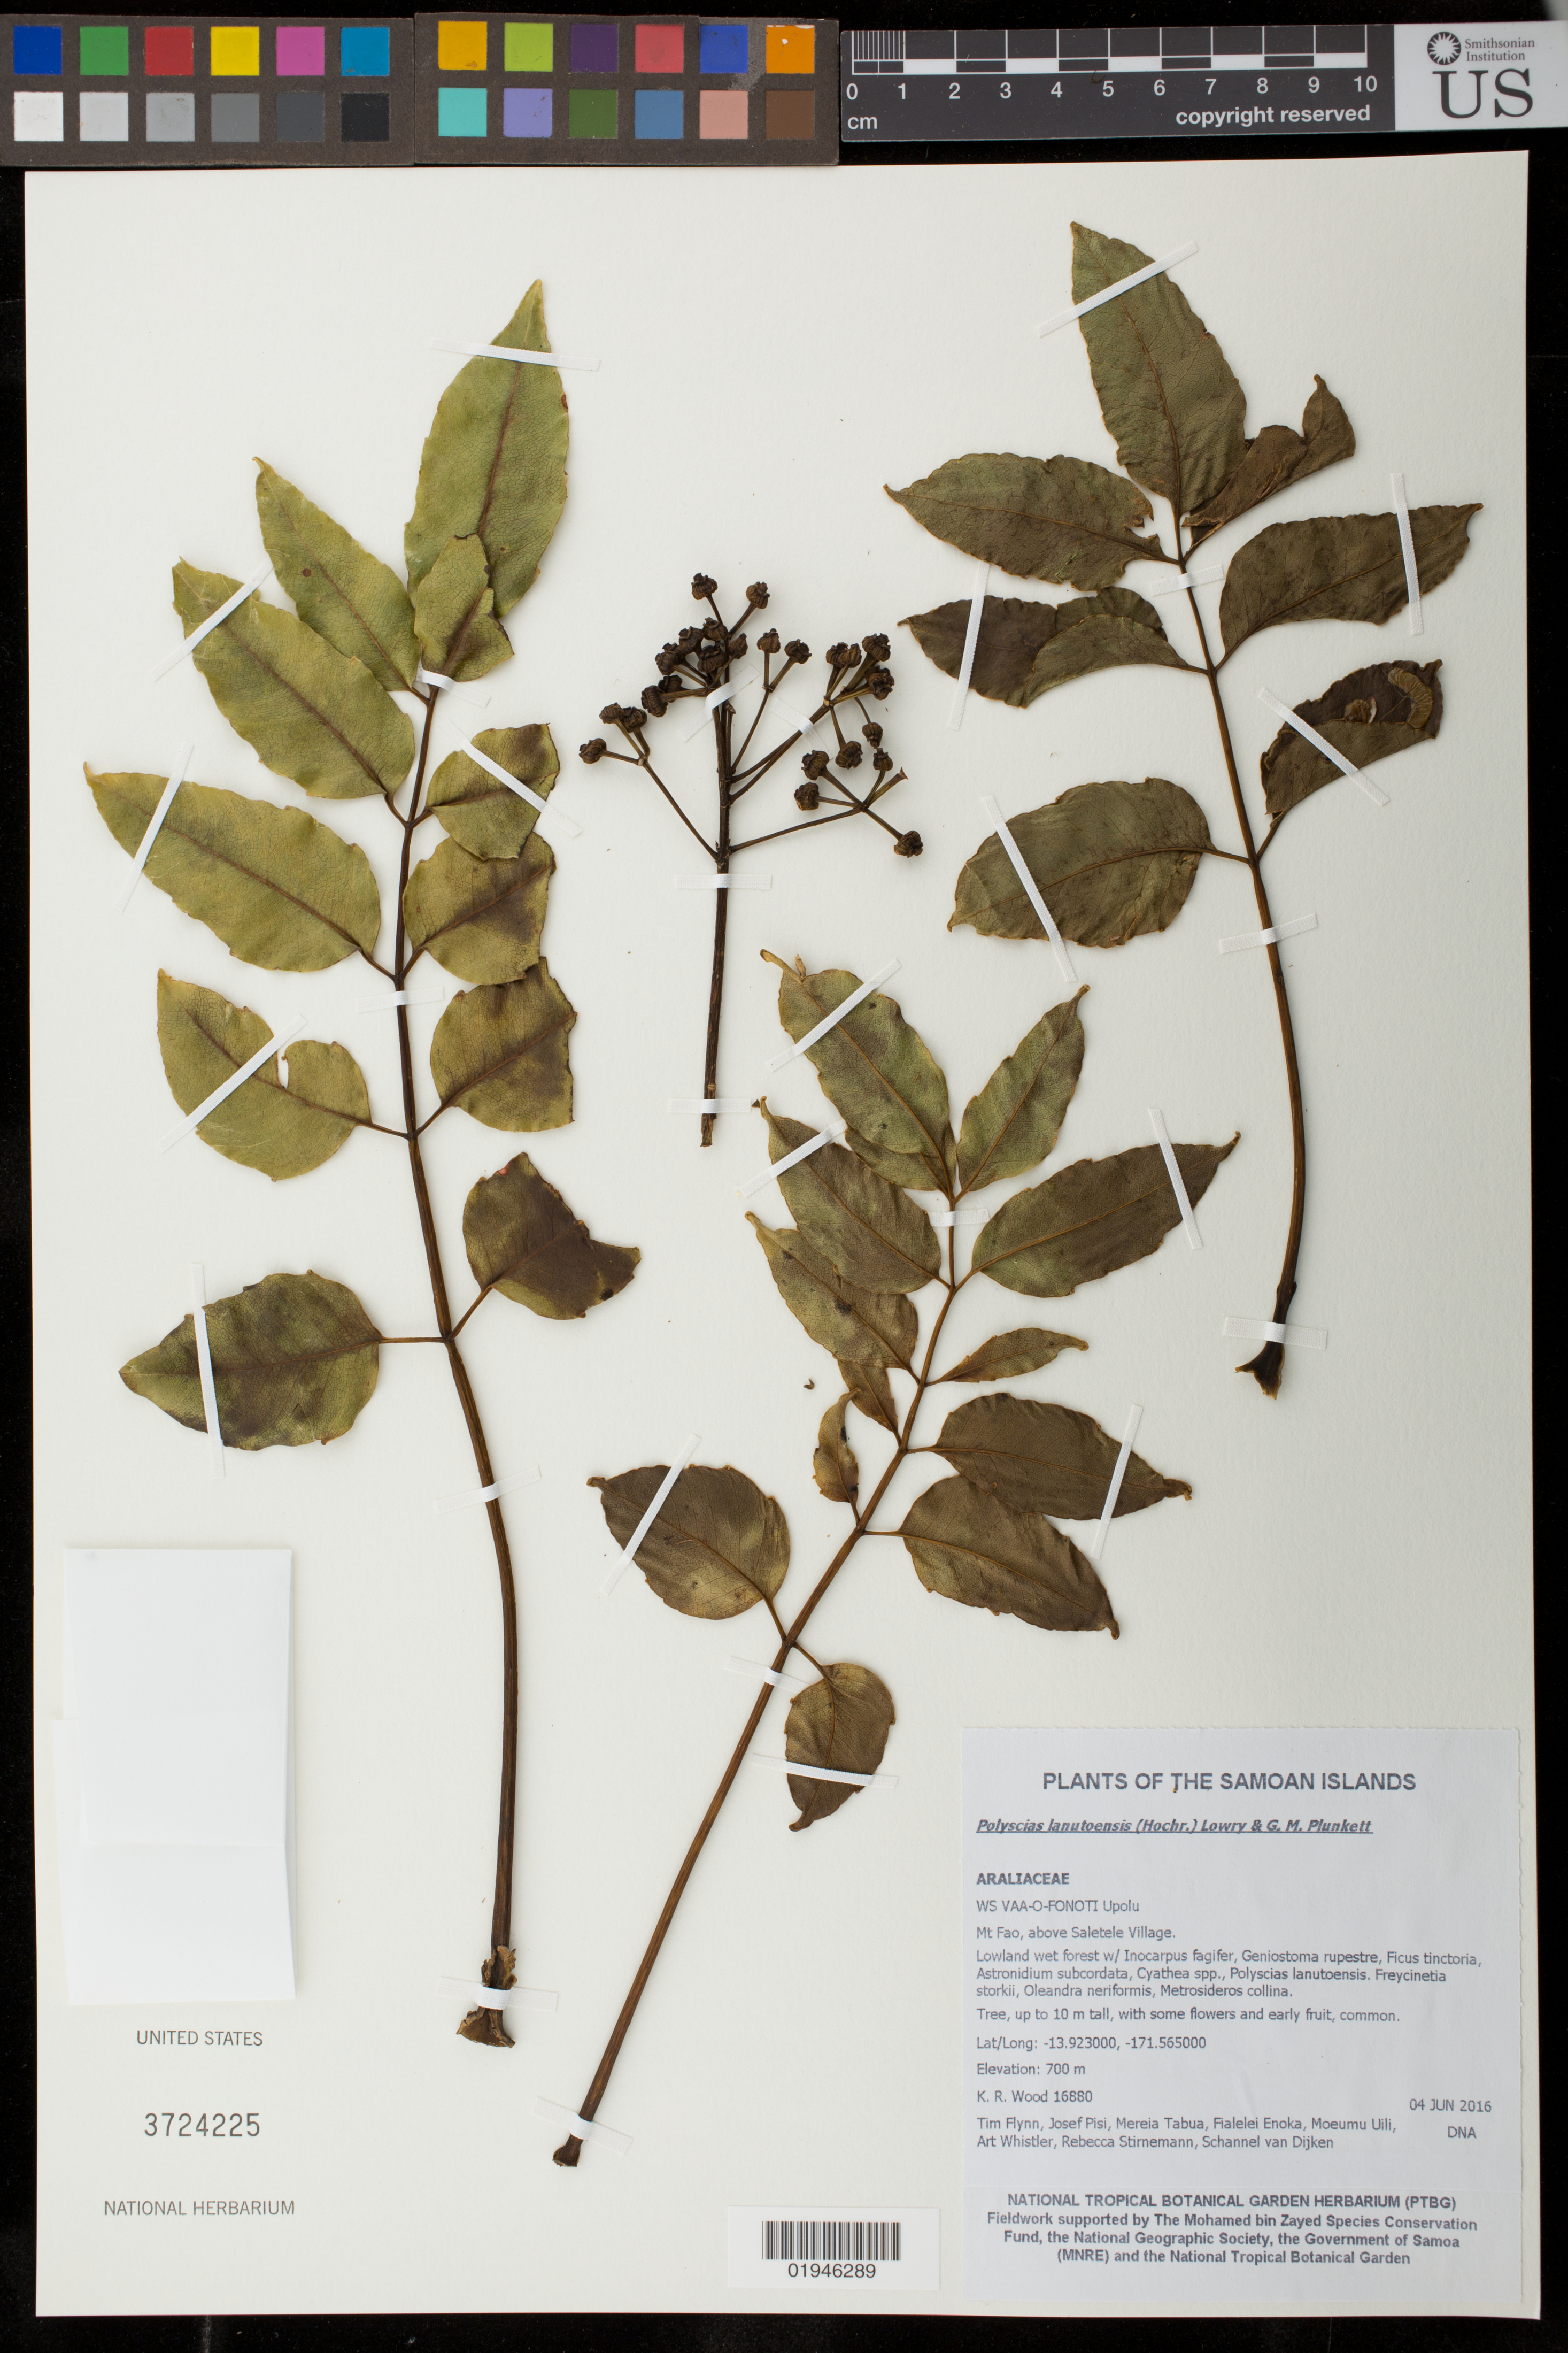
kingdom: Plantae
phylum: Tracheophyta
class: Magnoliopsida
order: Apiales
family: Araliaceae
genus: Polyscias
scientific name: Polyscias lanutoensis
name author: (Hochr.) Lowry & G. M. Plunkett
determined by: Lowry, P. P., (MO), Missouri Botanical Garden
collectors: K. R. Wood, T. W. Flynn, J. Pisi, M. Tabua, F. Enoka, M. Uili, A. Whistler & R. Stirnemann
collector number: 16880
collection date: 2016-06-04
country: Samoa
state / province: Atua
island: Upolu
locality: Upolu, Mt. Fao, above Saletele Village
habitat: Lowland wet forest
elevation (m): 700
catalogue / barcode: US 3724225